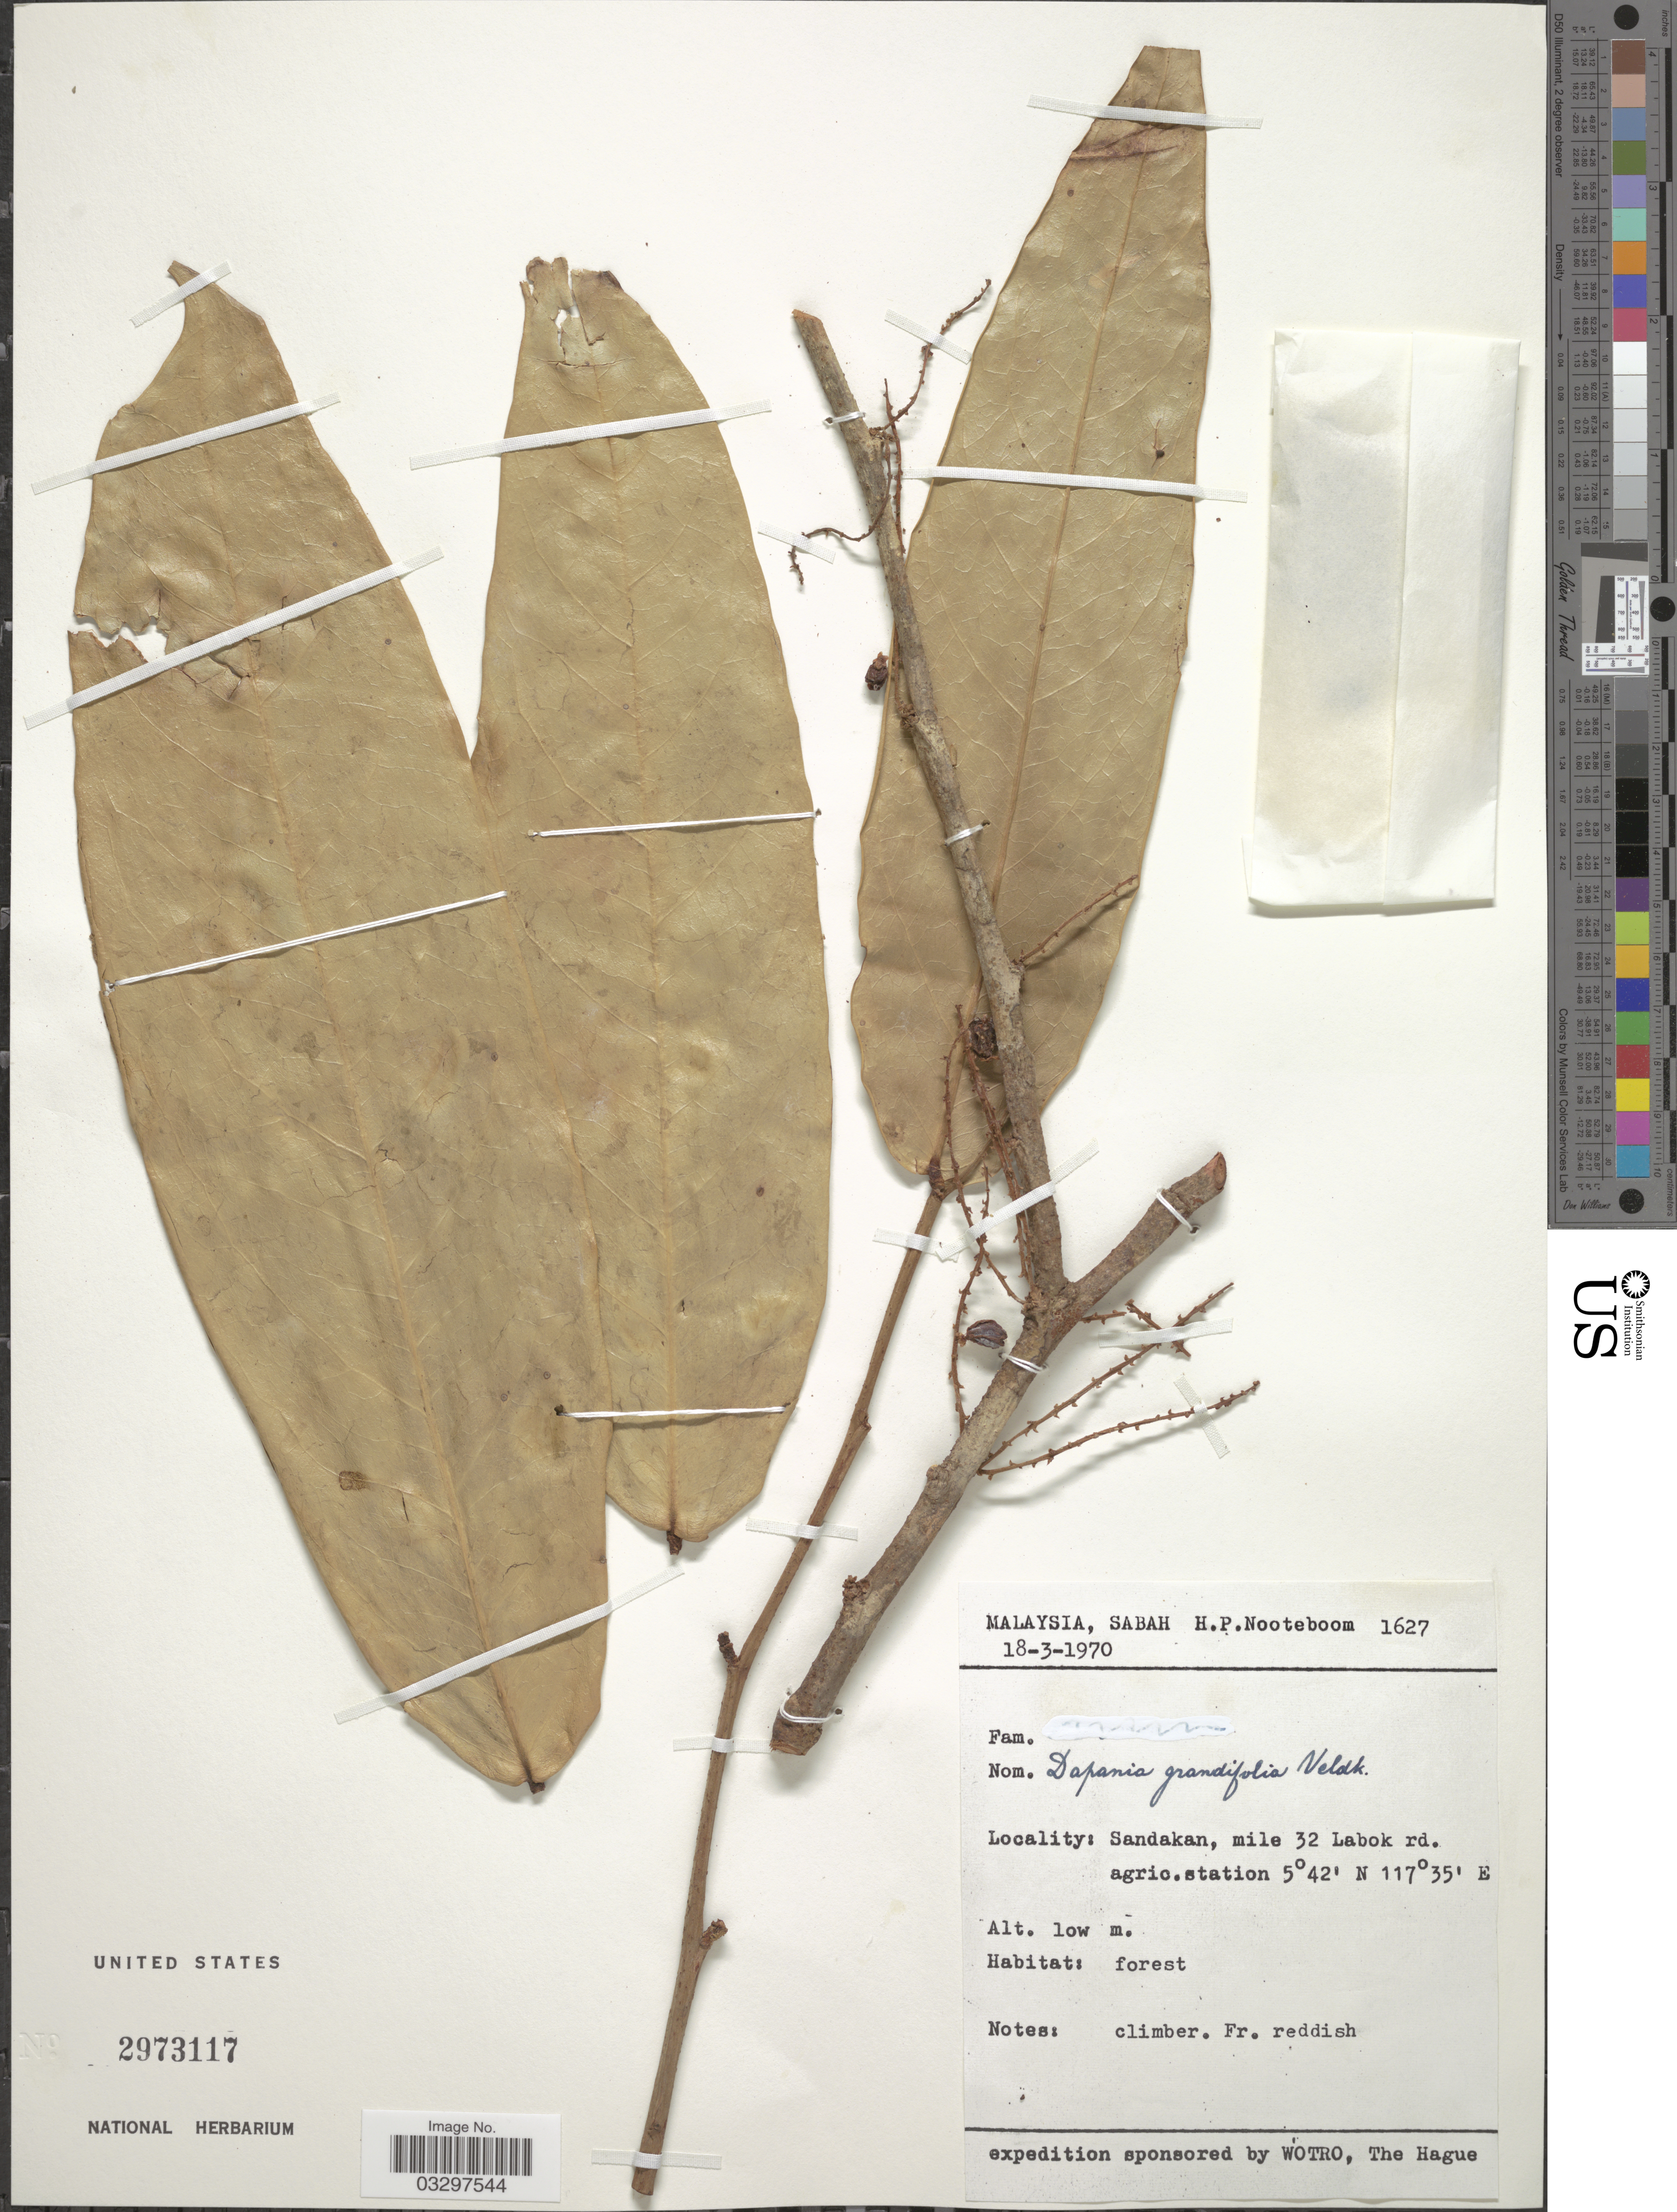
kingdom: Plantae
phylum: Tracheophyta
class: Magnoliopsida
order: Oxalidales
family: Oxalidaceae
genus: Dapania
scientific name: Dapania grandifolia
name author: Veldkamp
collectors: H. P. Nooteboom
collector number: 1627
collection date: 1970-03-18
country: Malaysia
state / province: Sabah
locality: Sandakan, mile 32 Labok rd. agric. station.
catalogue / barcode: US 2973117